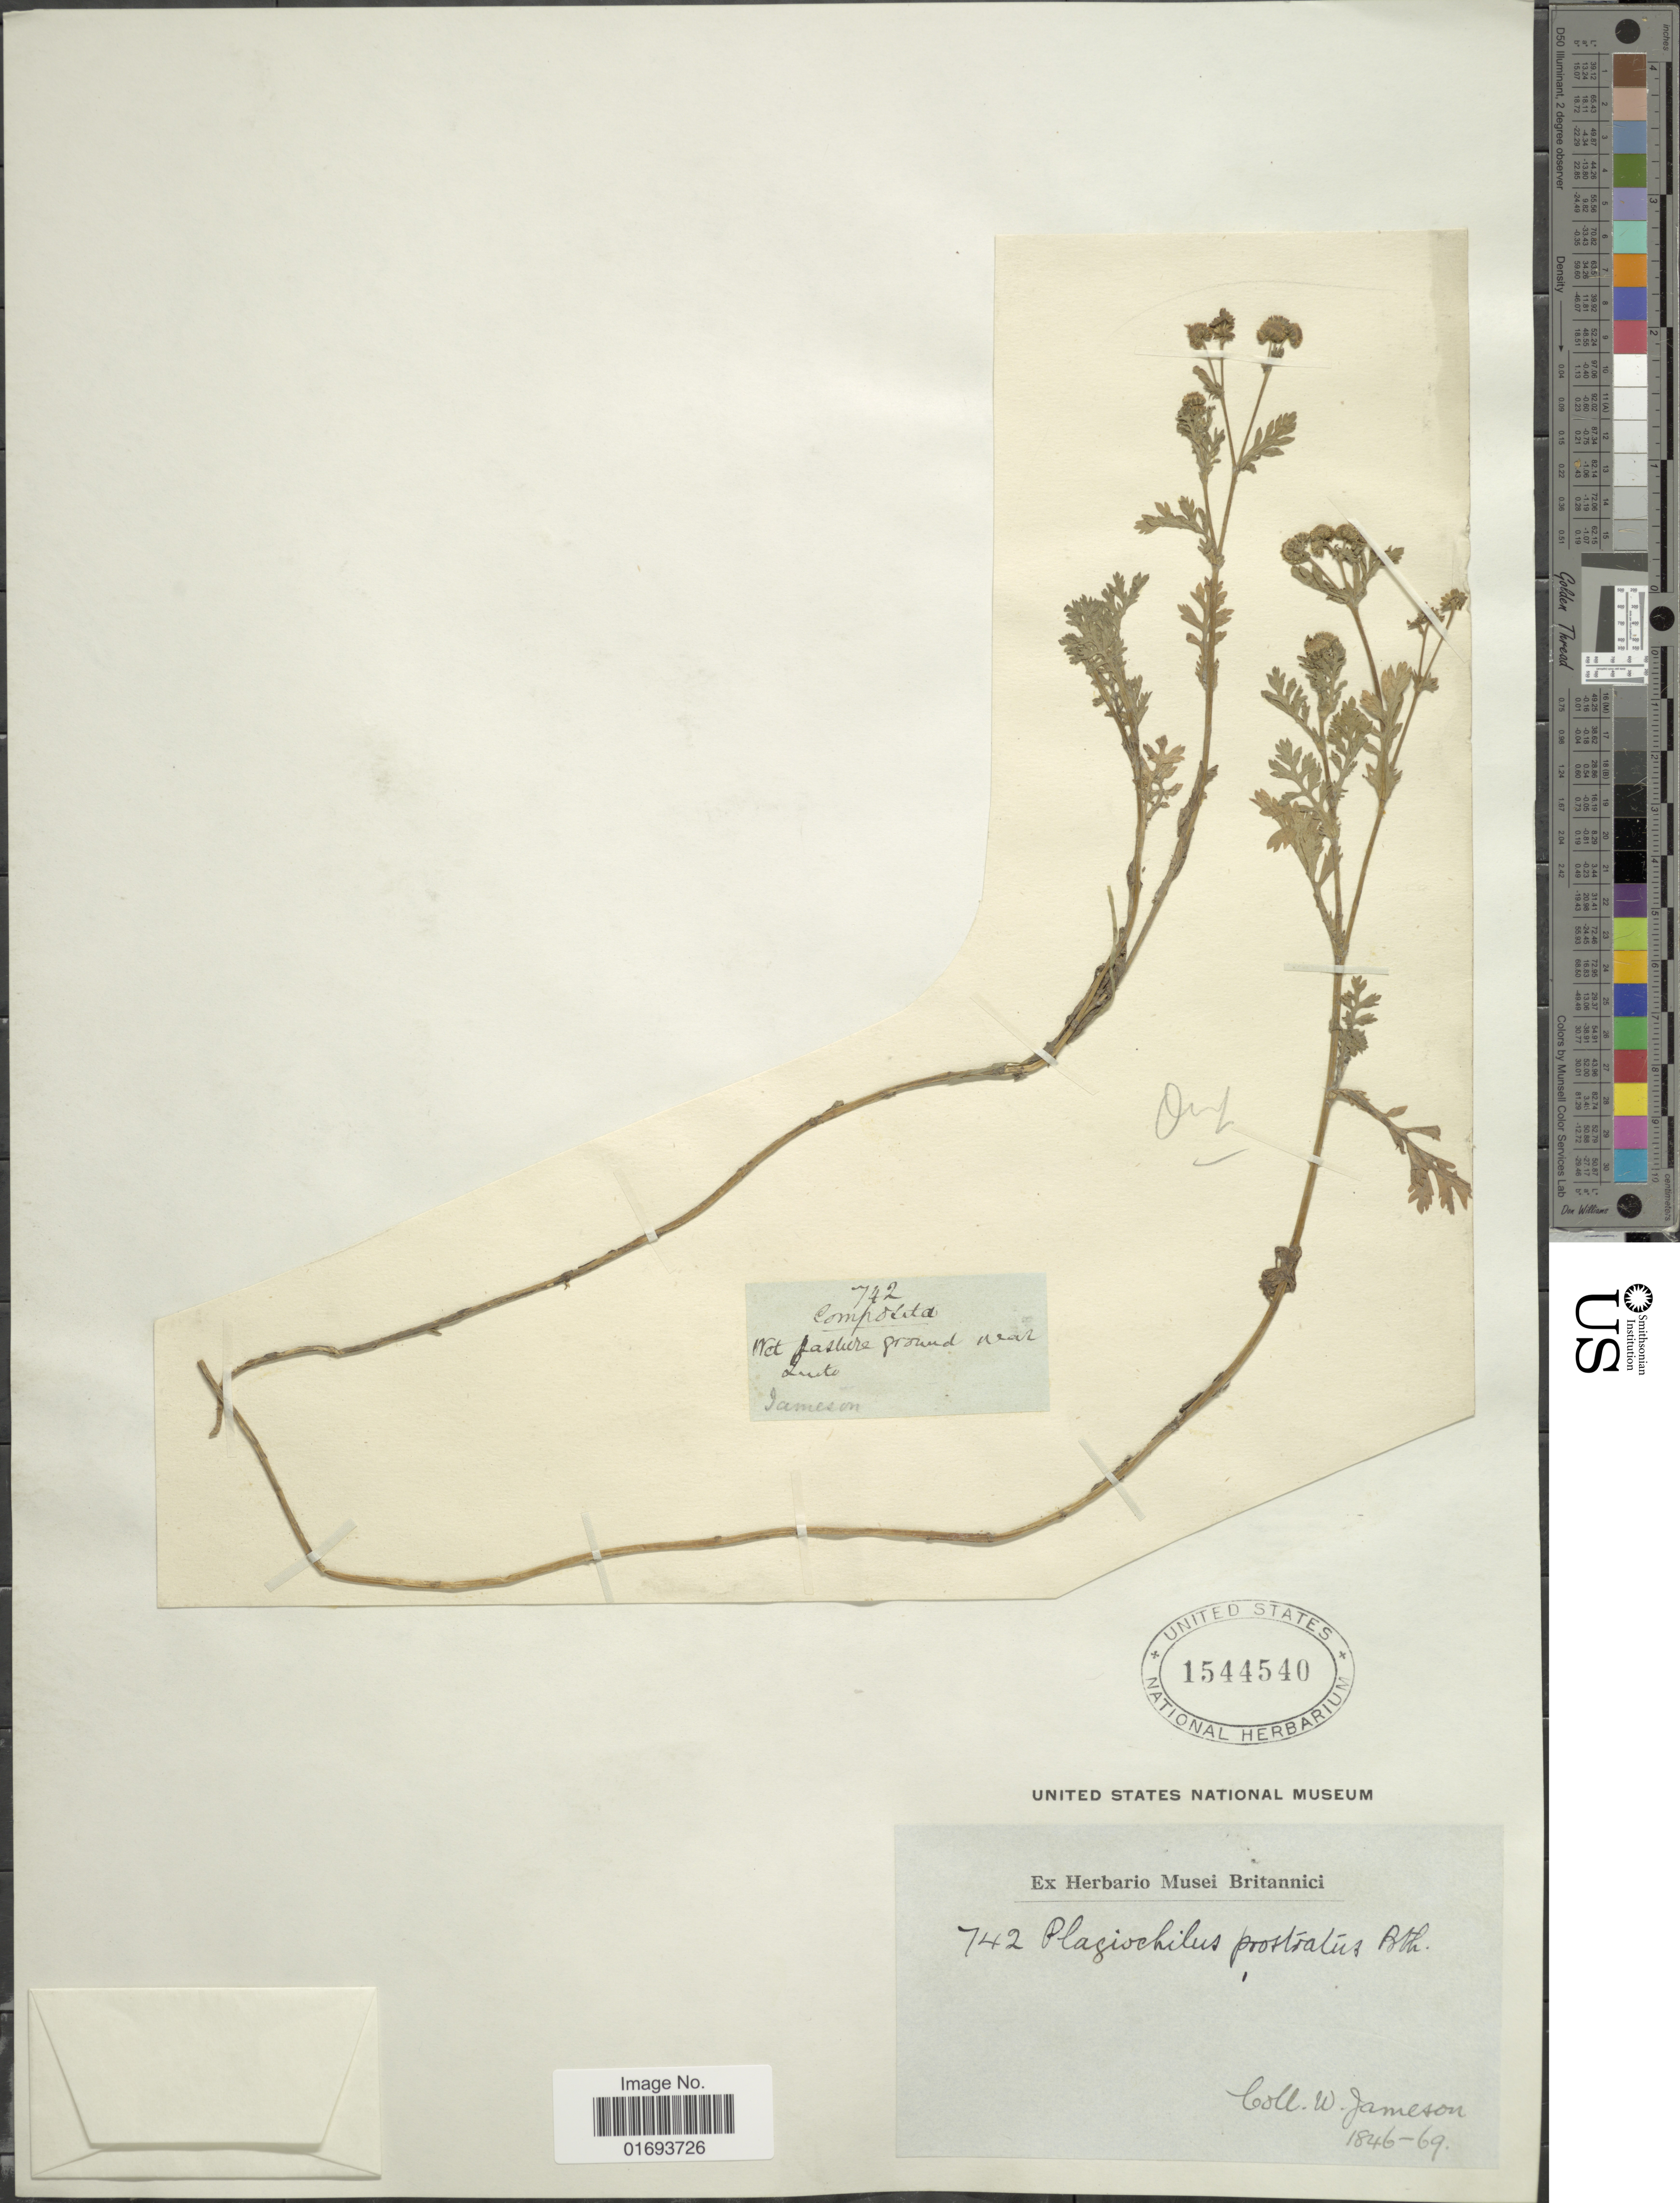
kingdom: Plantae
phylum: Tracheophyta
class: Magnoliopsida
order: Asterales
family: Asteraceae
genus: Plagiocheilus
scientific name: Plagiocheilus prostratus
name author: Benth.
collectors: W. Jameson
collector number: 742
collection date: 1864/1869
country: Ecuador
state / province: Pichincha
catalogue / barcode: US 1544540